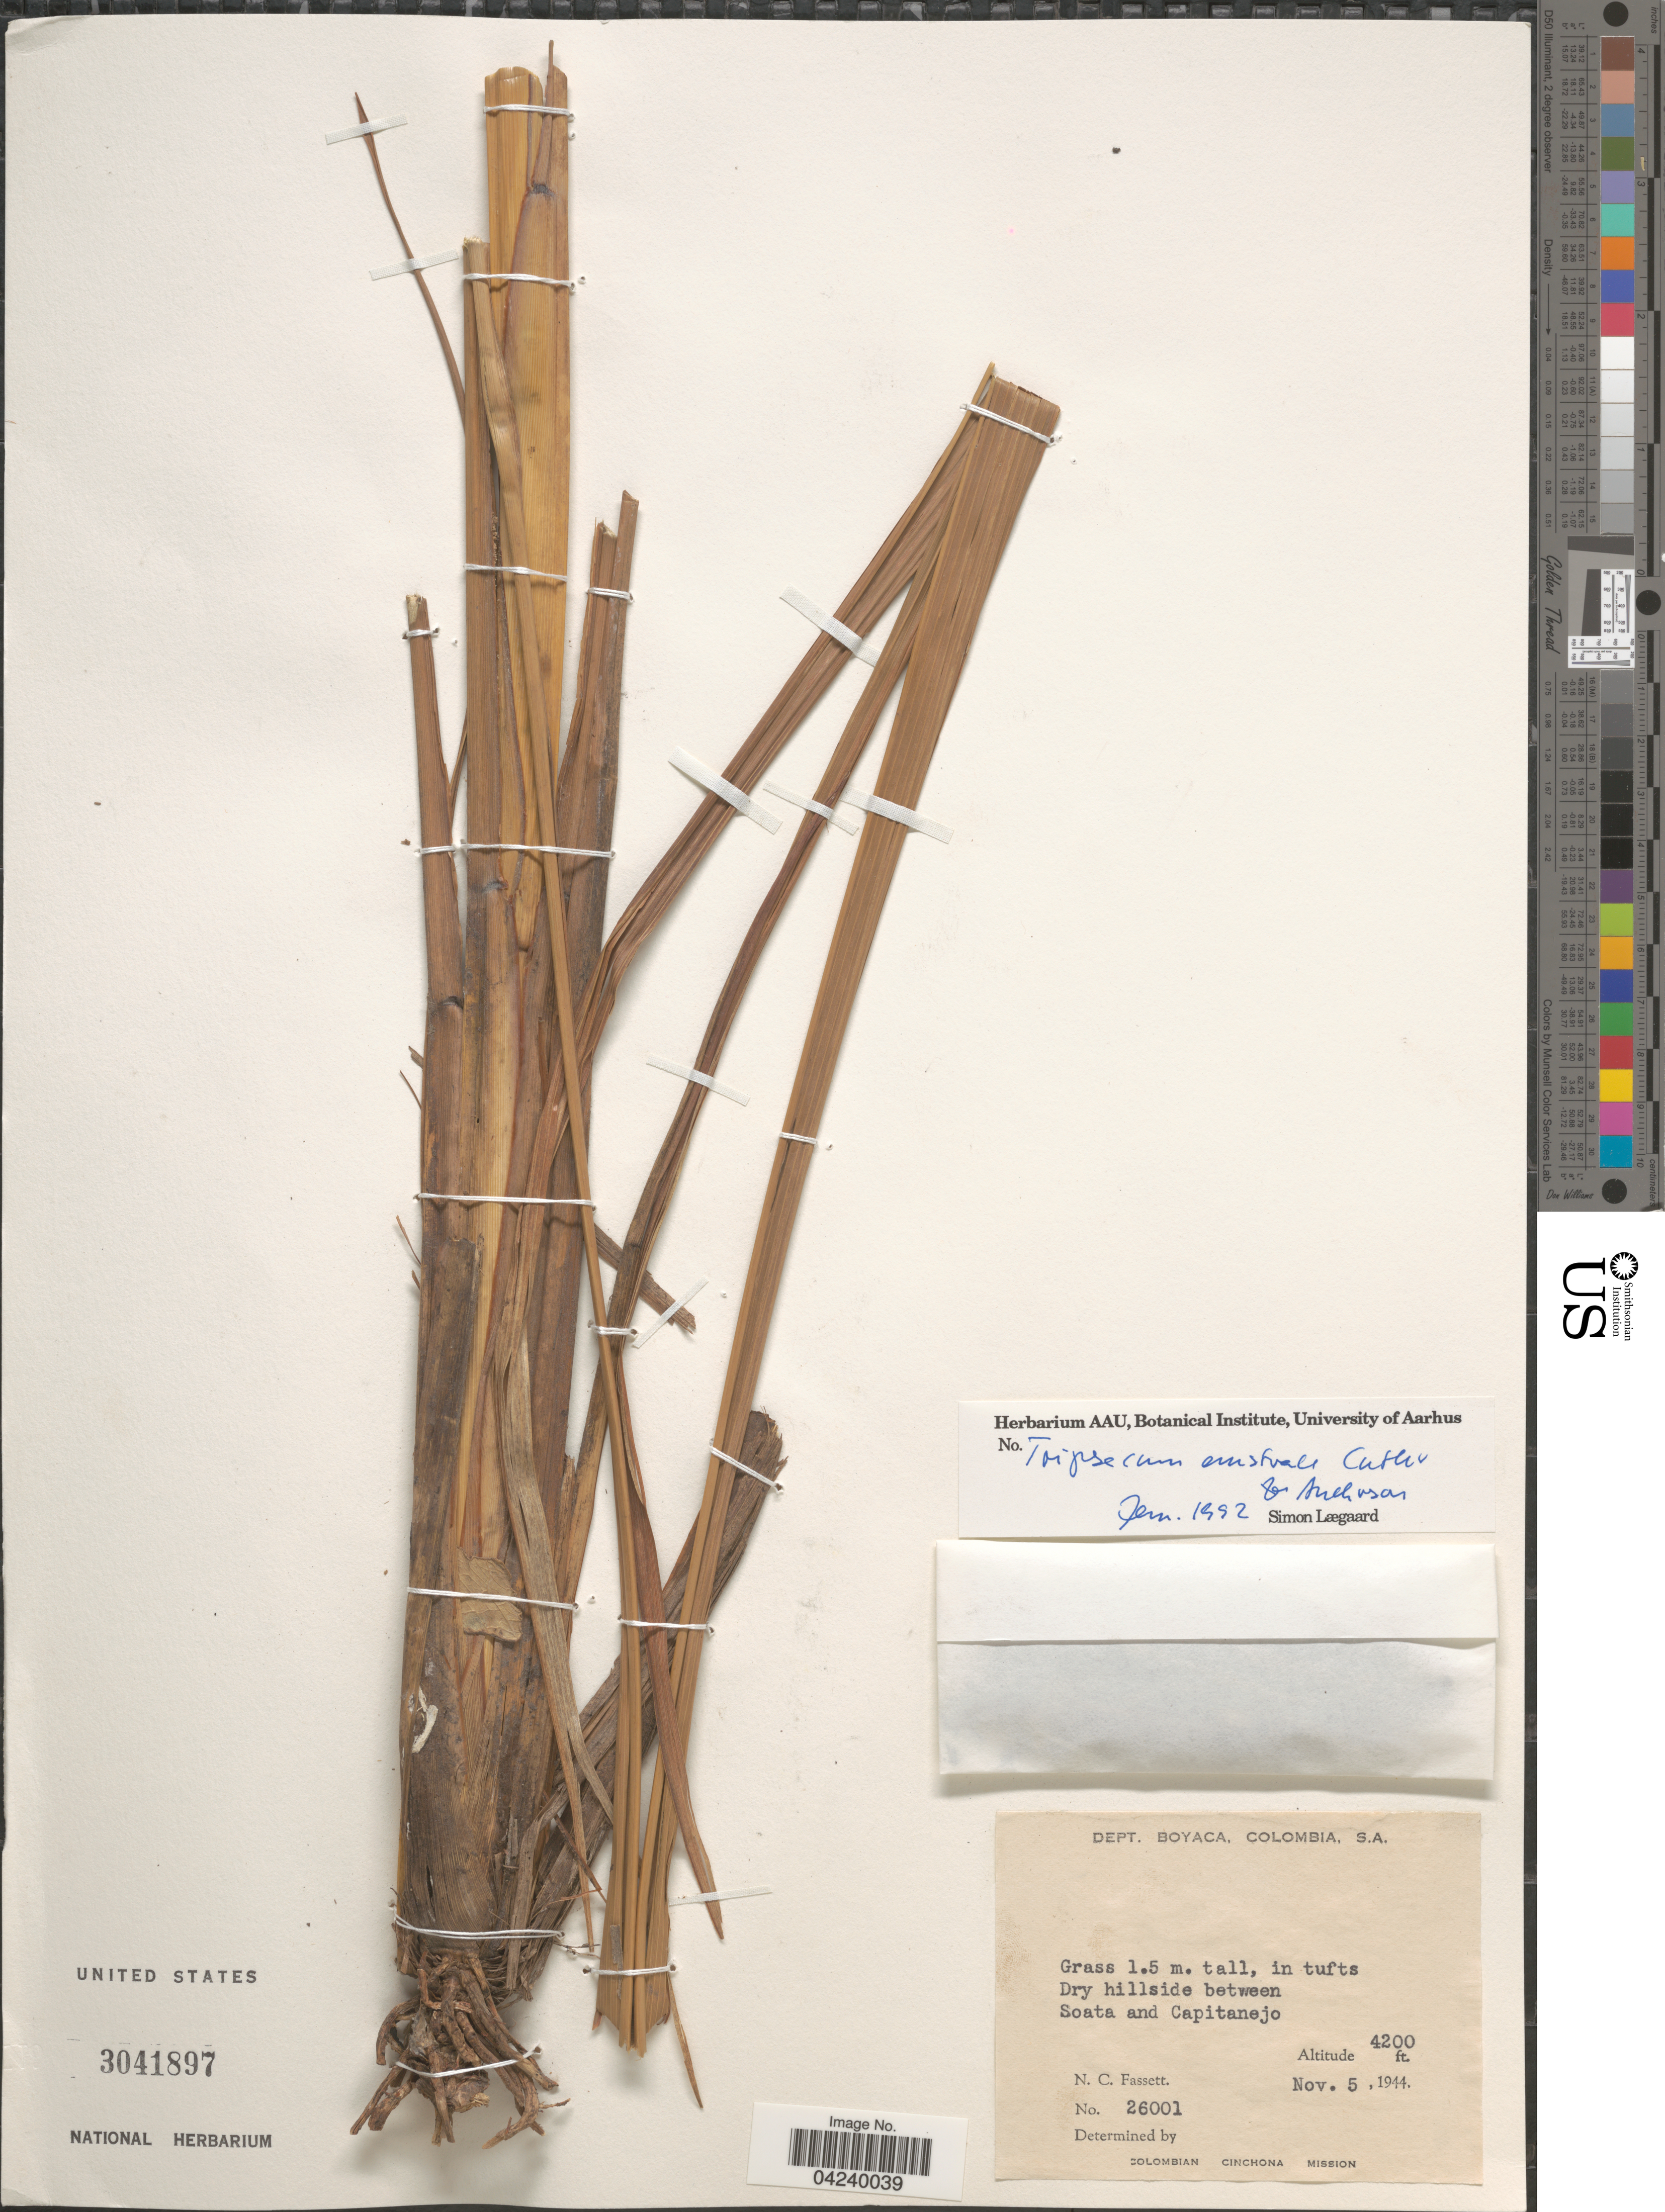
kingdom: Plantae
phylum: Tracheophyta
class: Liliopsida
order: Poales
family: Poaceae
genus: Tripsacum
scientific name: Tripsacum australe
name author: H.C. Cutler & E.S. Anderson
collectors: N. C. Fassett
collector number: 26001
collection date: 1944-11-05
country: Colombia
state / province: Boyacá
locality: Dept. Boyaca. Dry hillside between Soata and Capitanejo. Colombian Cinchona Mission.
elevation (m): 1280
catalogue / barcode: US 3041897